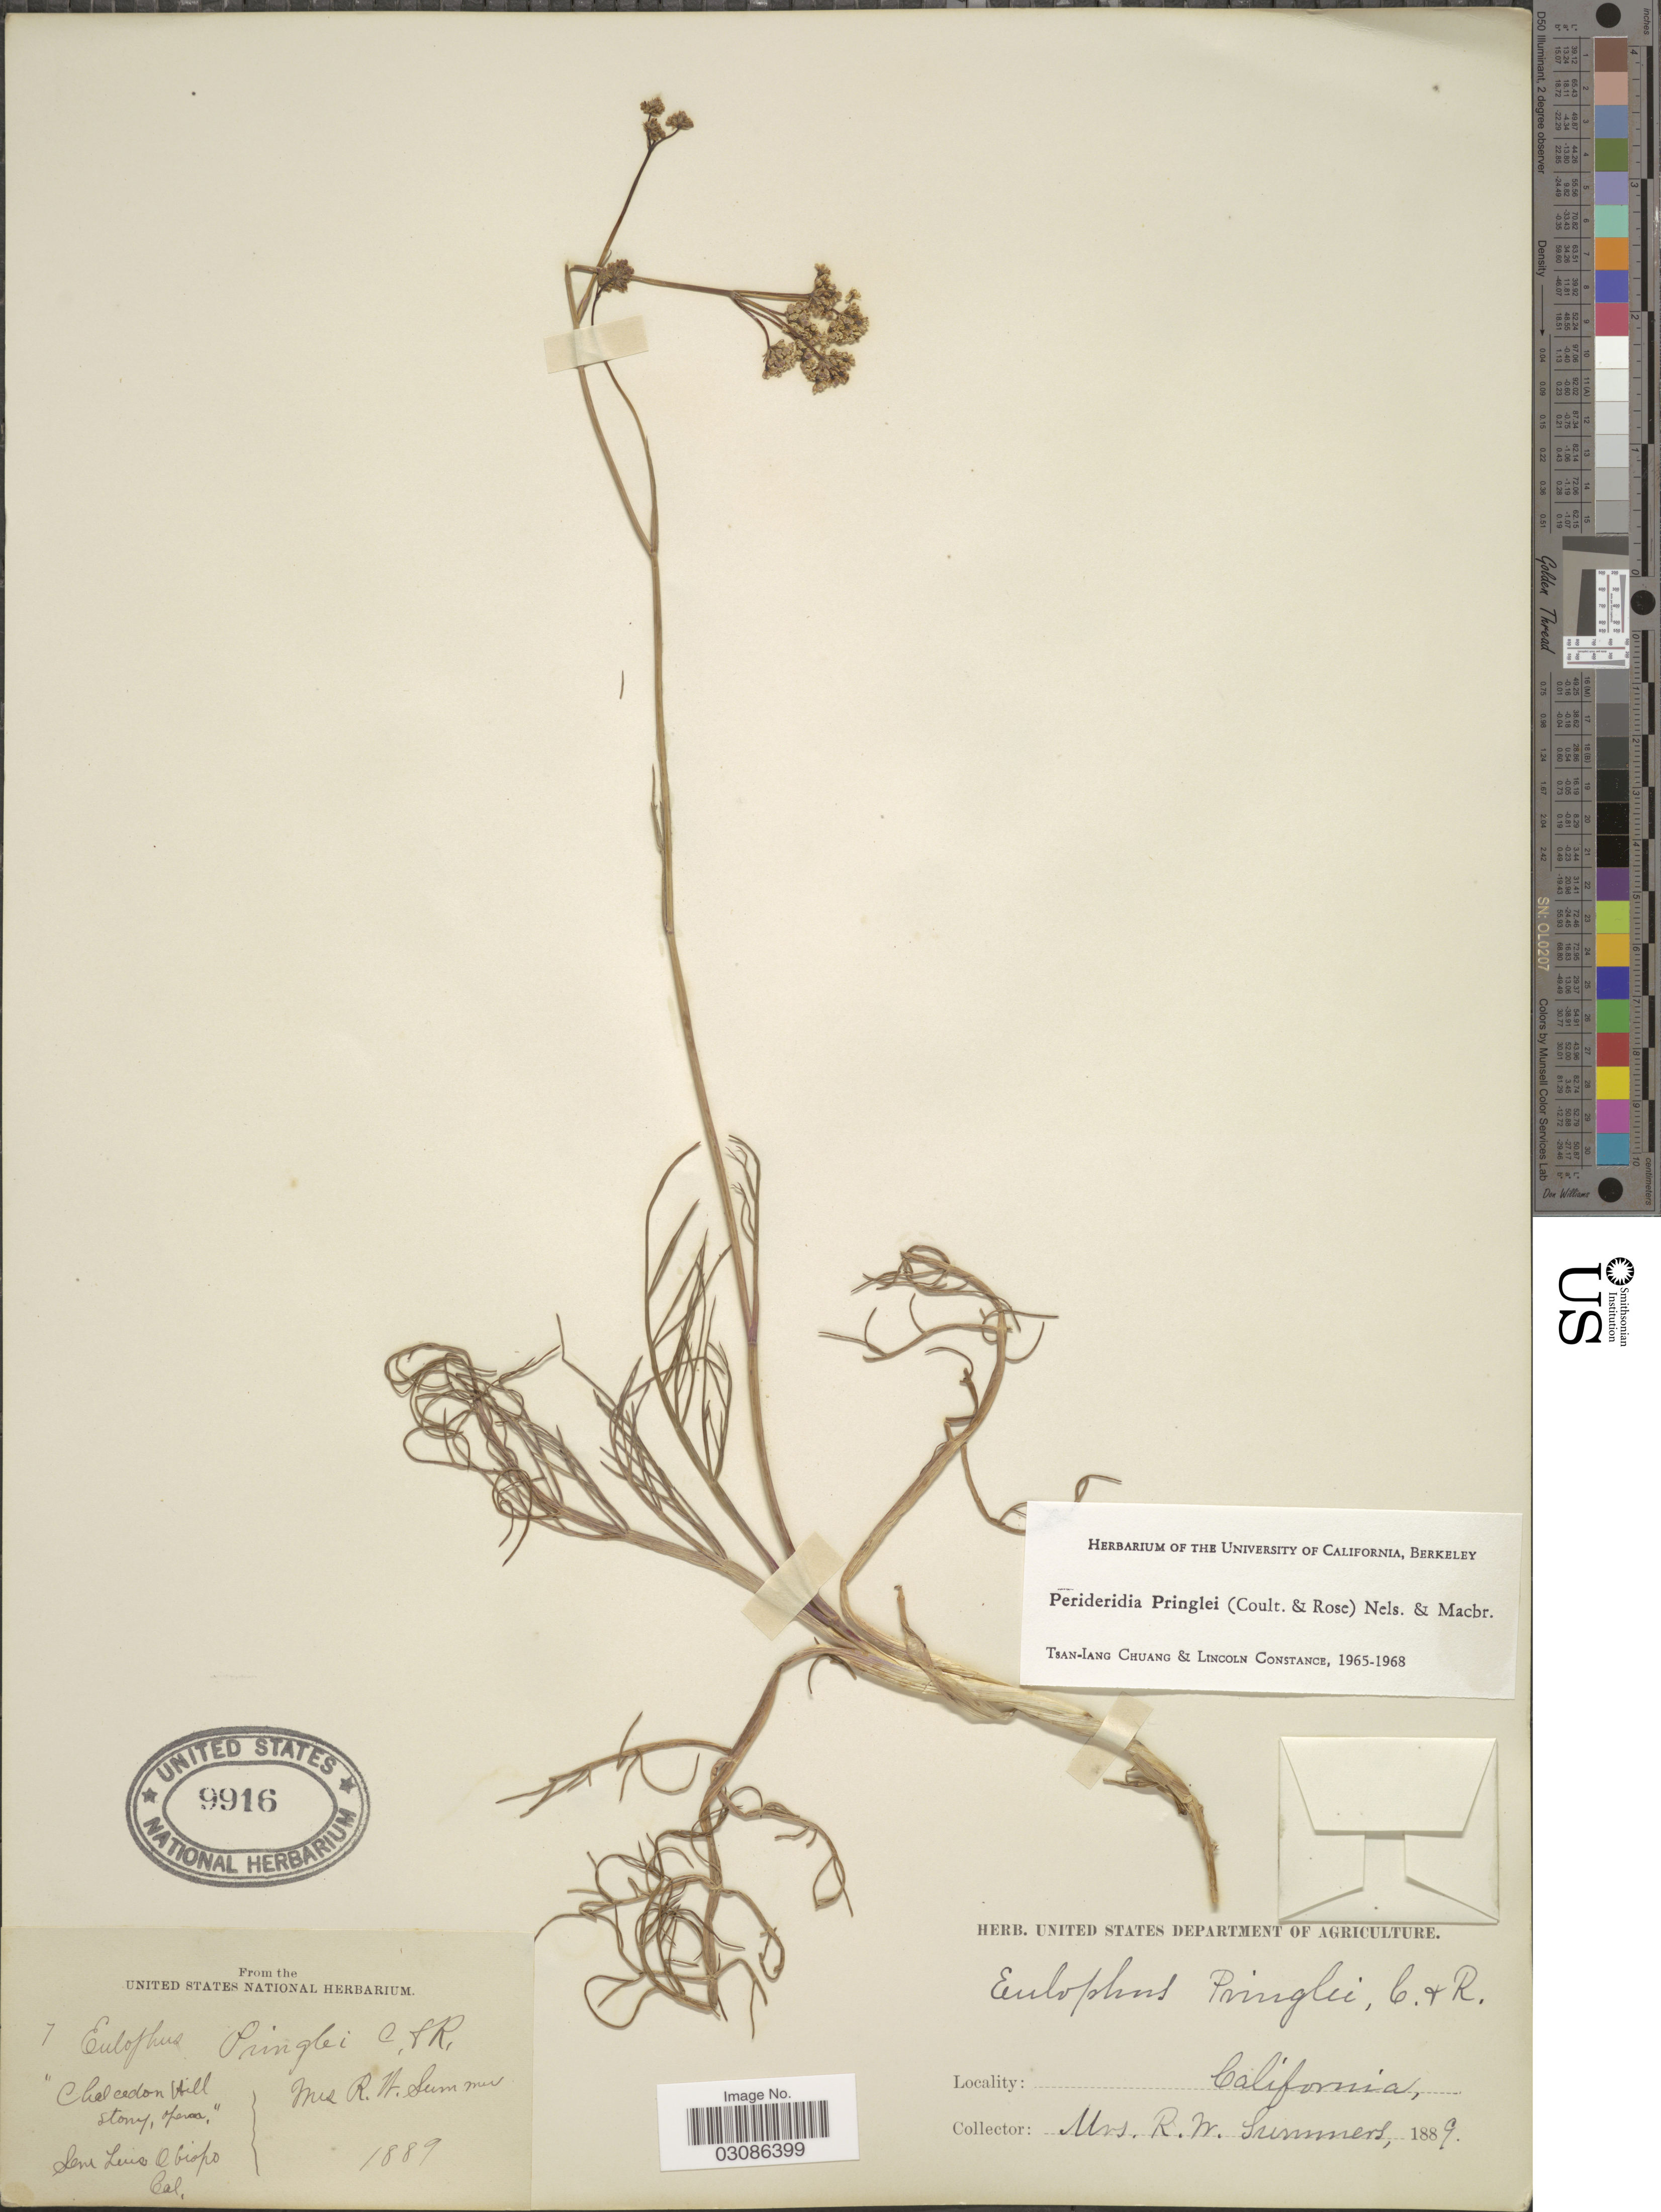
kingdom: Plantae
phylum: Tracheophyta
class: Magnoliopsida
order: Apiales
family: Apiaceae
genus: Perideridia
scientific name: Perideridia pringlei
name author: (J.M. Coult. & Rose) A. Nelson & J.F. Macbr.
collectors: R. Summers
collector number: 7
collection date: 1889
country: United States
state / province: California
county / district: San Luis Obispo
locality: Chalcedon Hill, San Luis Obispo.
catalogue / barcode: US 9916